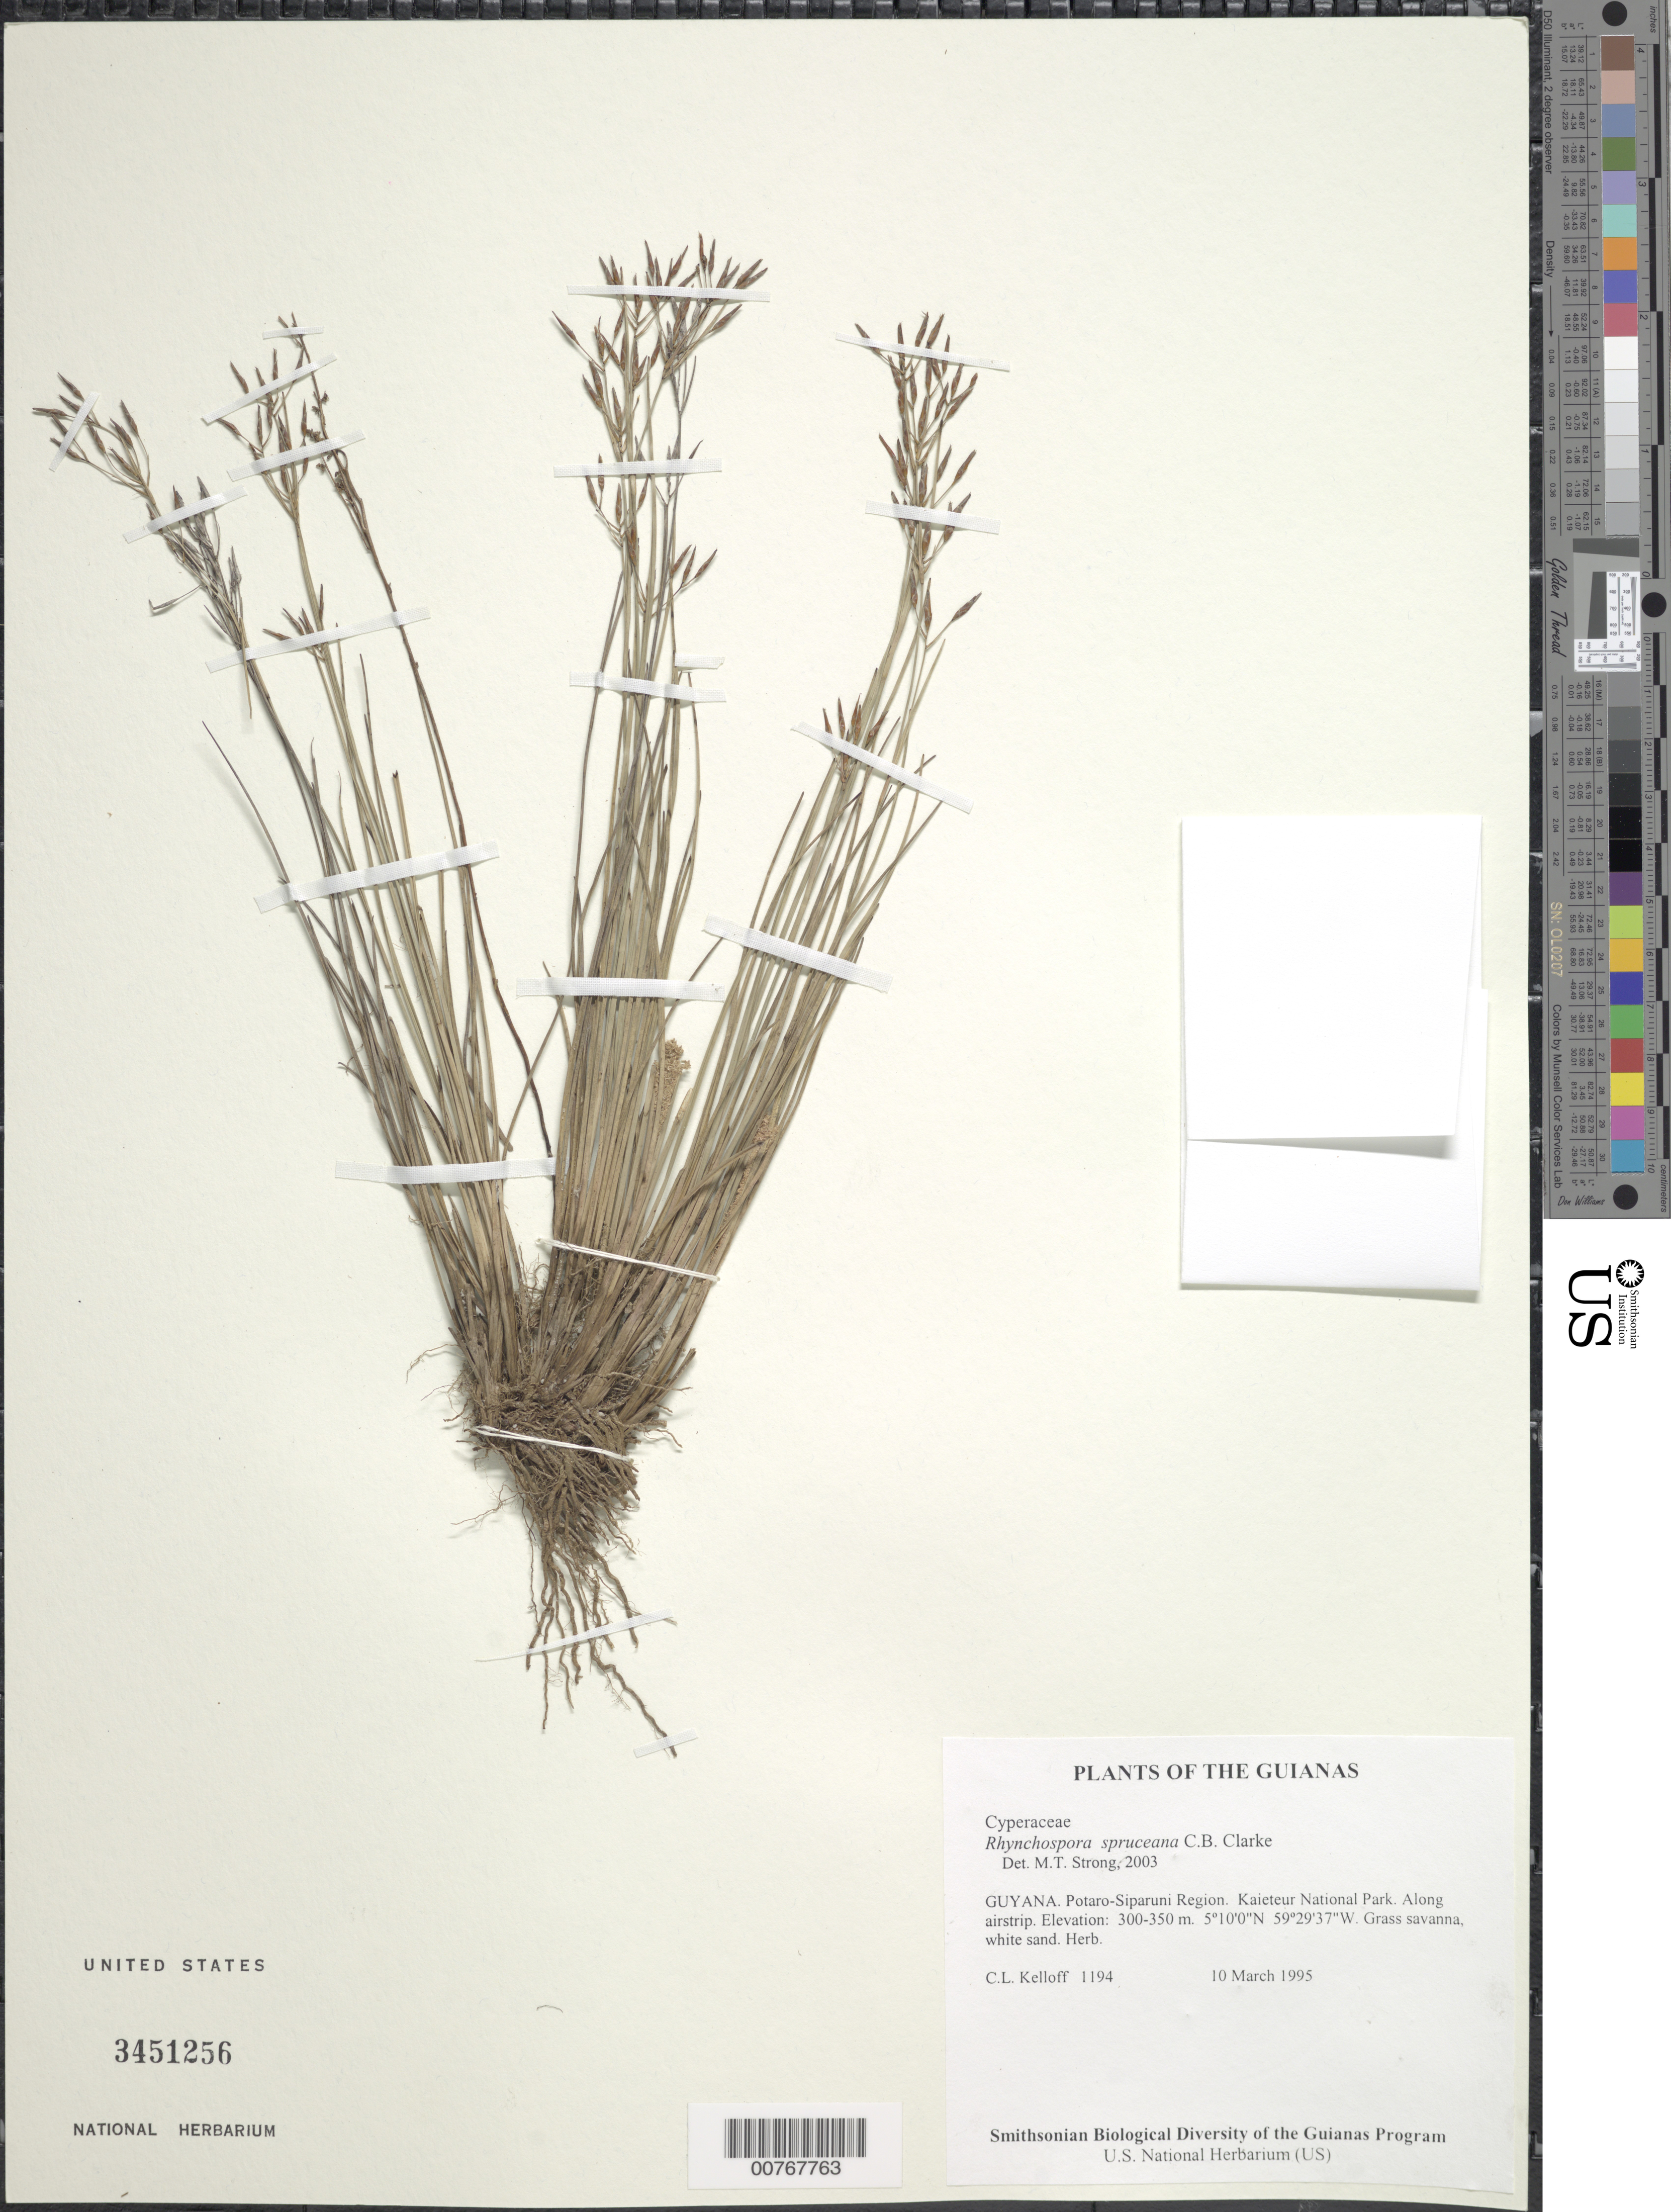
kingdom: Plantae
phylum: Tracheophyta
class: Liliopsida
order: Poales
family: Cyperaceae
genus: Rhynchospora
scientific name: Rhynchospora spruceana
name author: C.B. Clarke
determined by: Strong, M. T., (US), Smithsonian Institution - National Museum of Natural History (UNITED STATES)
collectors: C. L. Kelloff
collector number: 1194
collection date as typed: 10 March 1995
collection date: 1995-03-10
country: Guyana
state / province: Potaro-Siparuni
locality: Kaieteur National Park. Along airstrip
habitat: Grass savanna, white sand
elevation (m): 300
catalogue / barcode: US 3451256